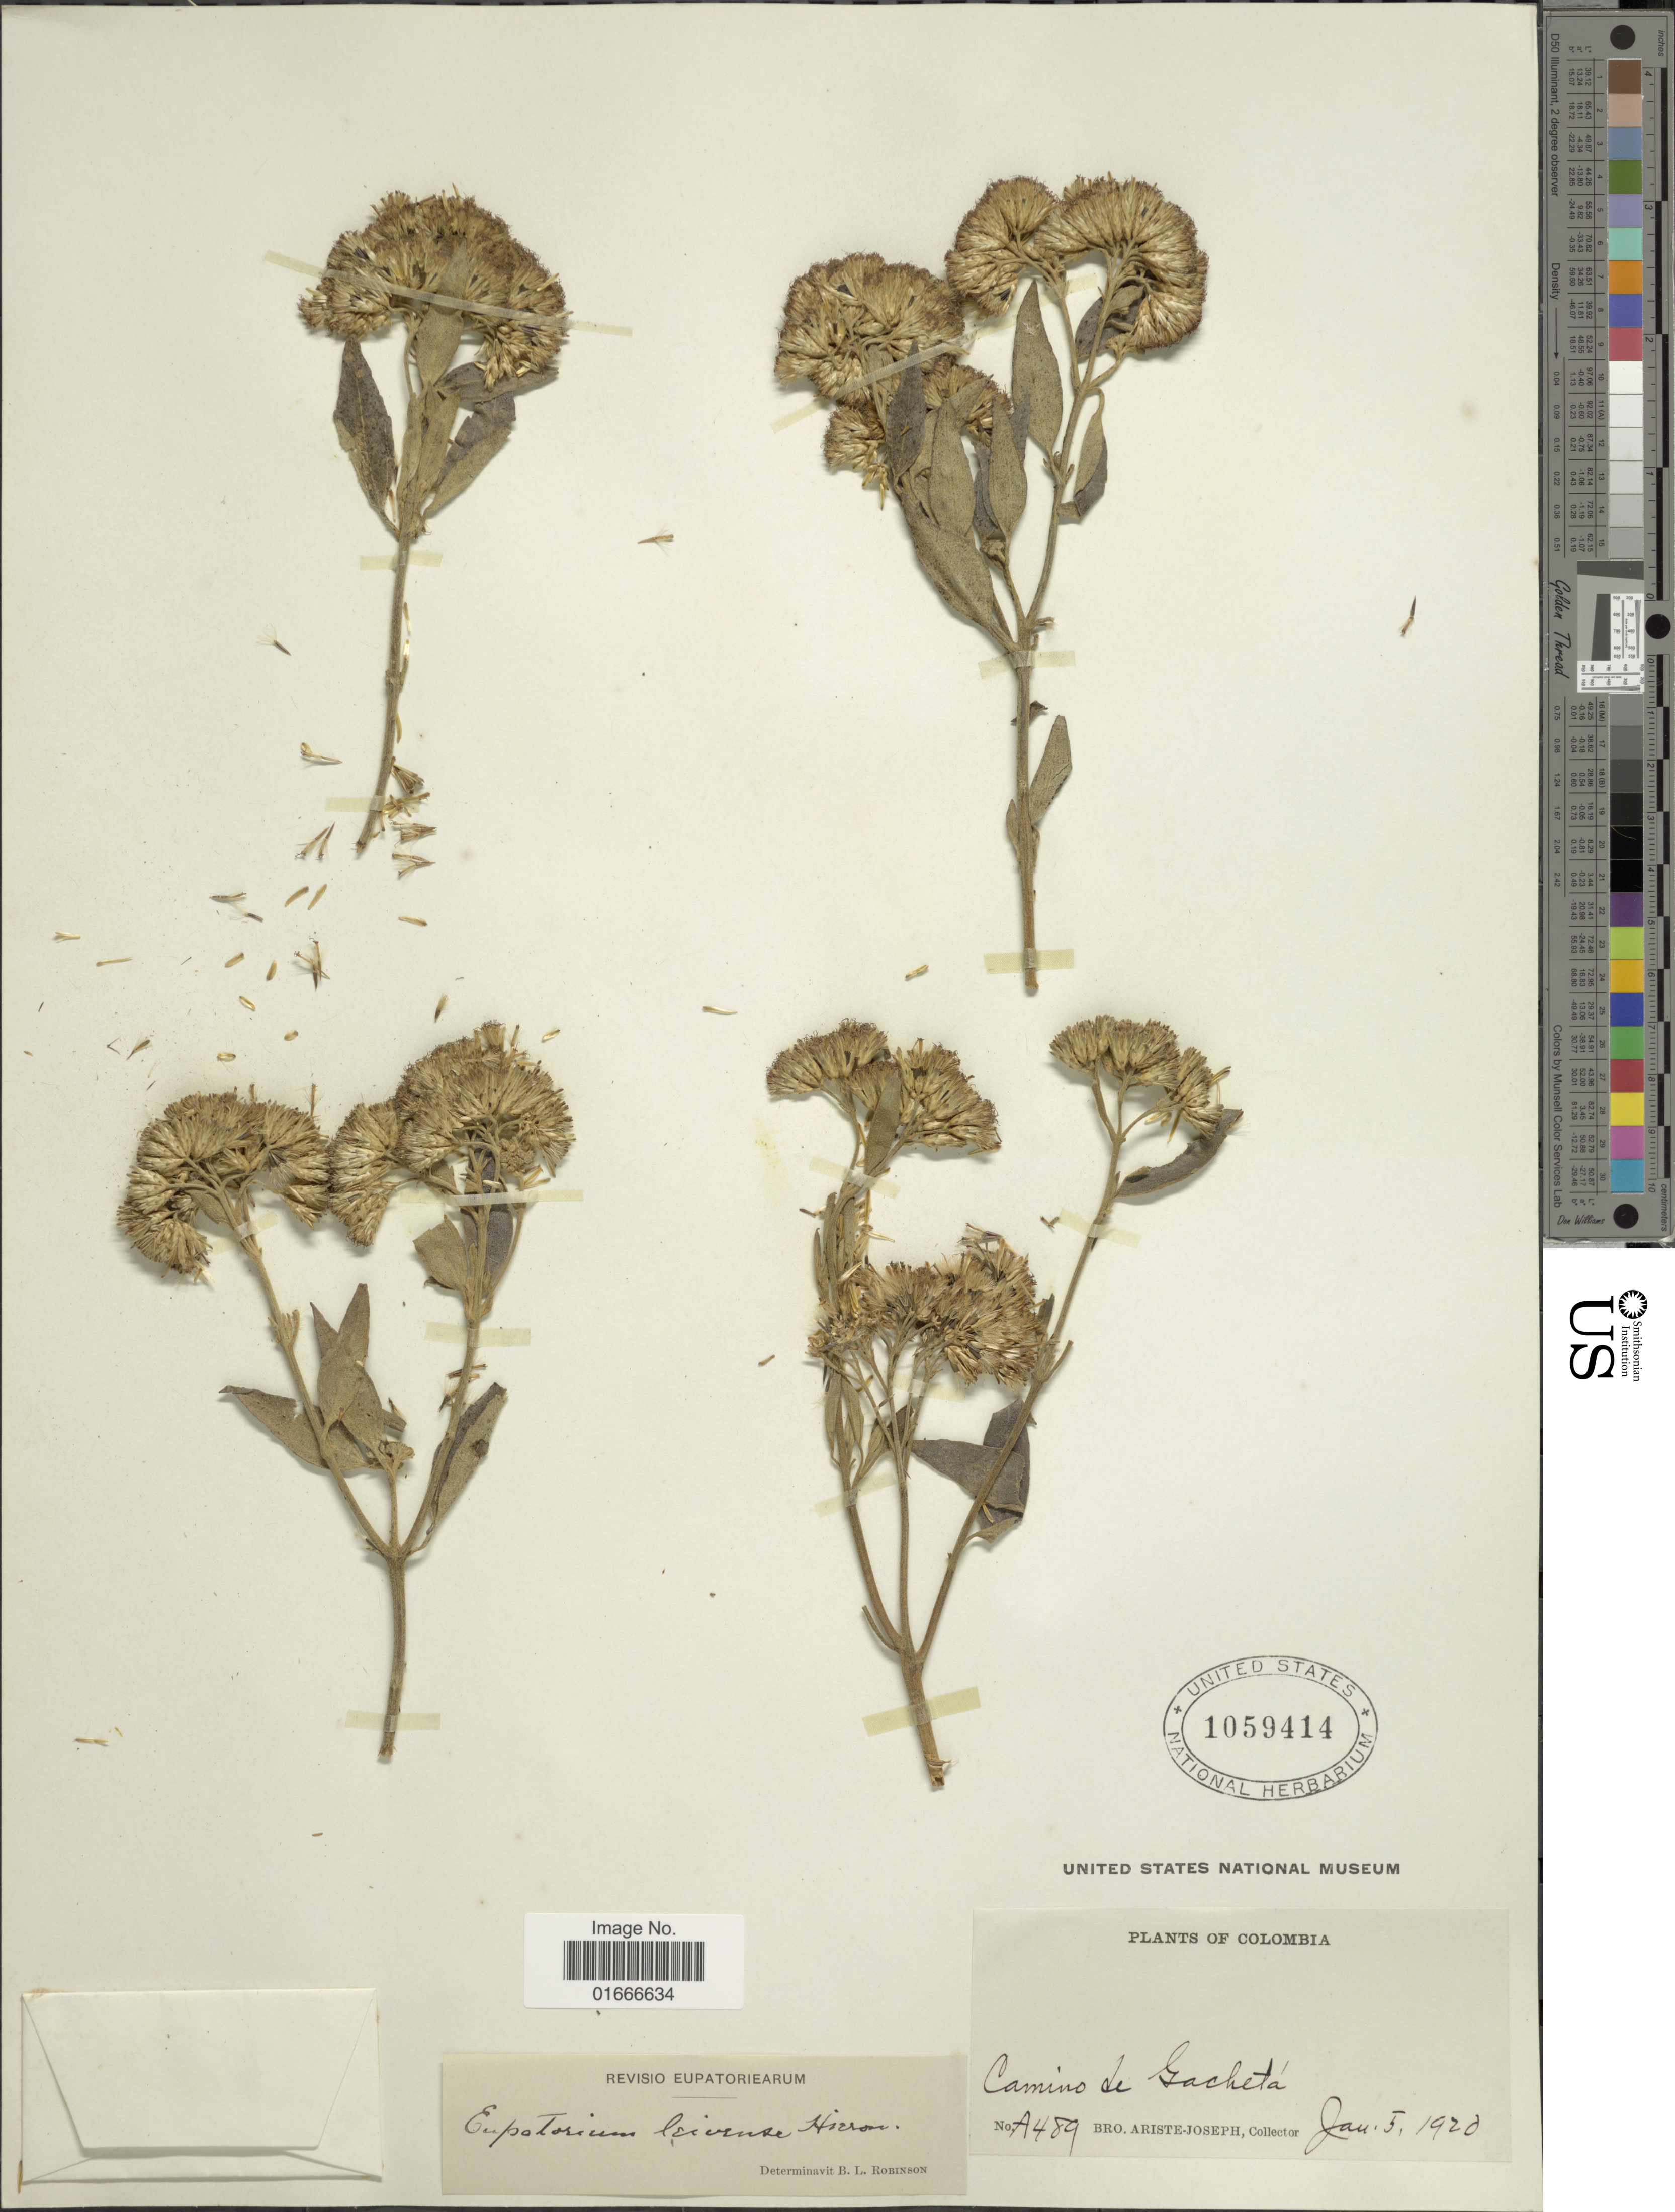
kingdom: Plantae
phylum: Tracheophyta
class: Magnoliopsida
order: Asterales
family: Asteraceae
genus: Chromolaena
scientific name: Chromolaena leivensis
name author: (Hieron.) R.M. King & H. Rob.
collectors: Bro. Ariste-Joseph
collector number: A489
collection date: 1920-01-05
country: Colombia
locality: Camino de Gacheta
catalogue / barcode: US 1059414